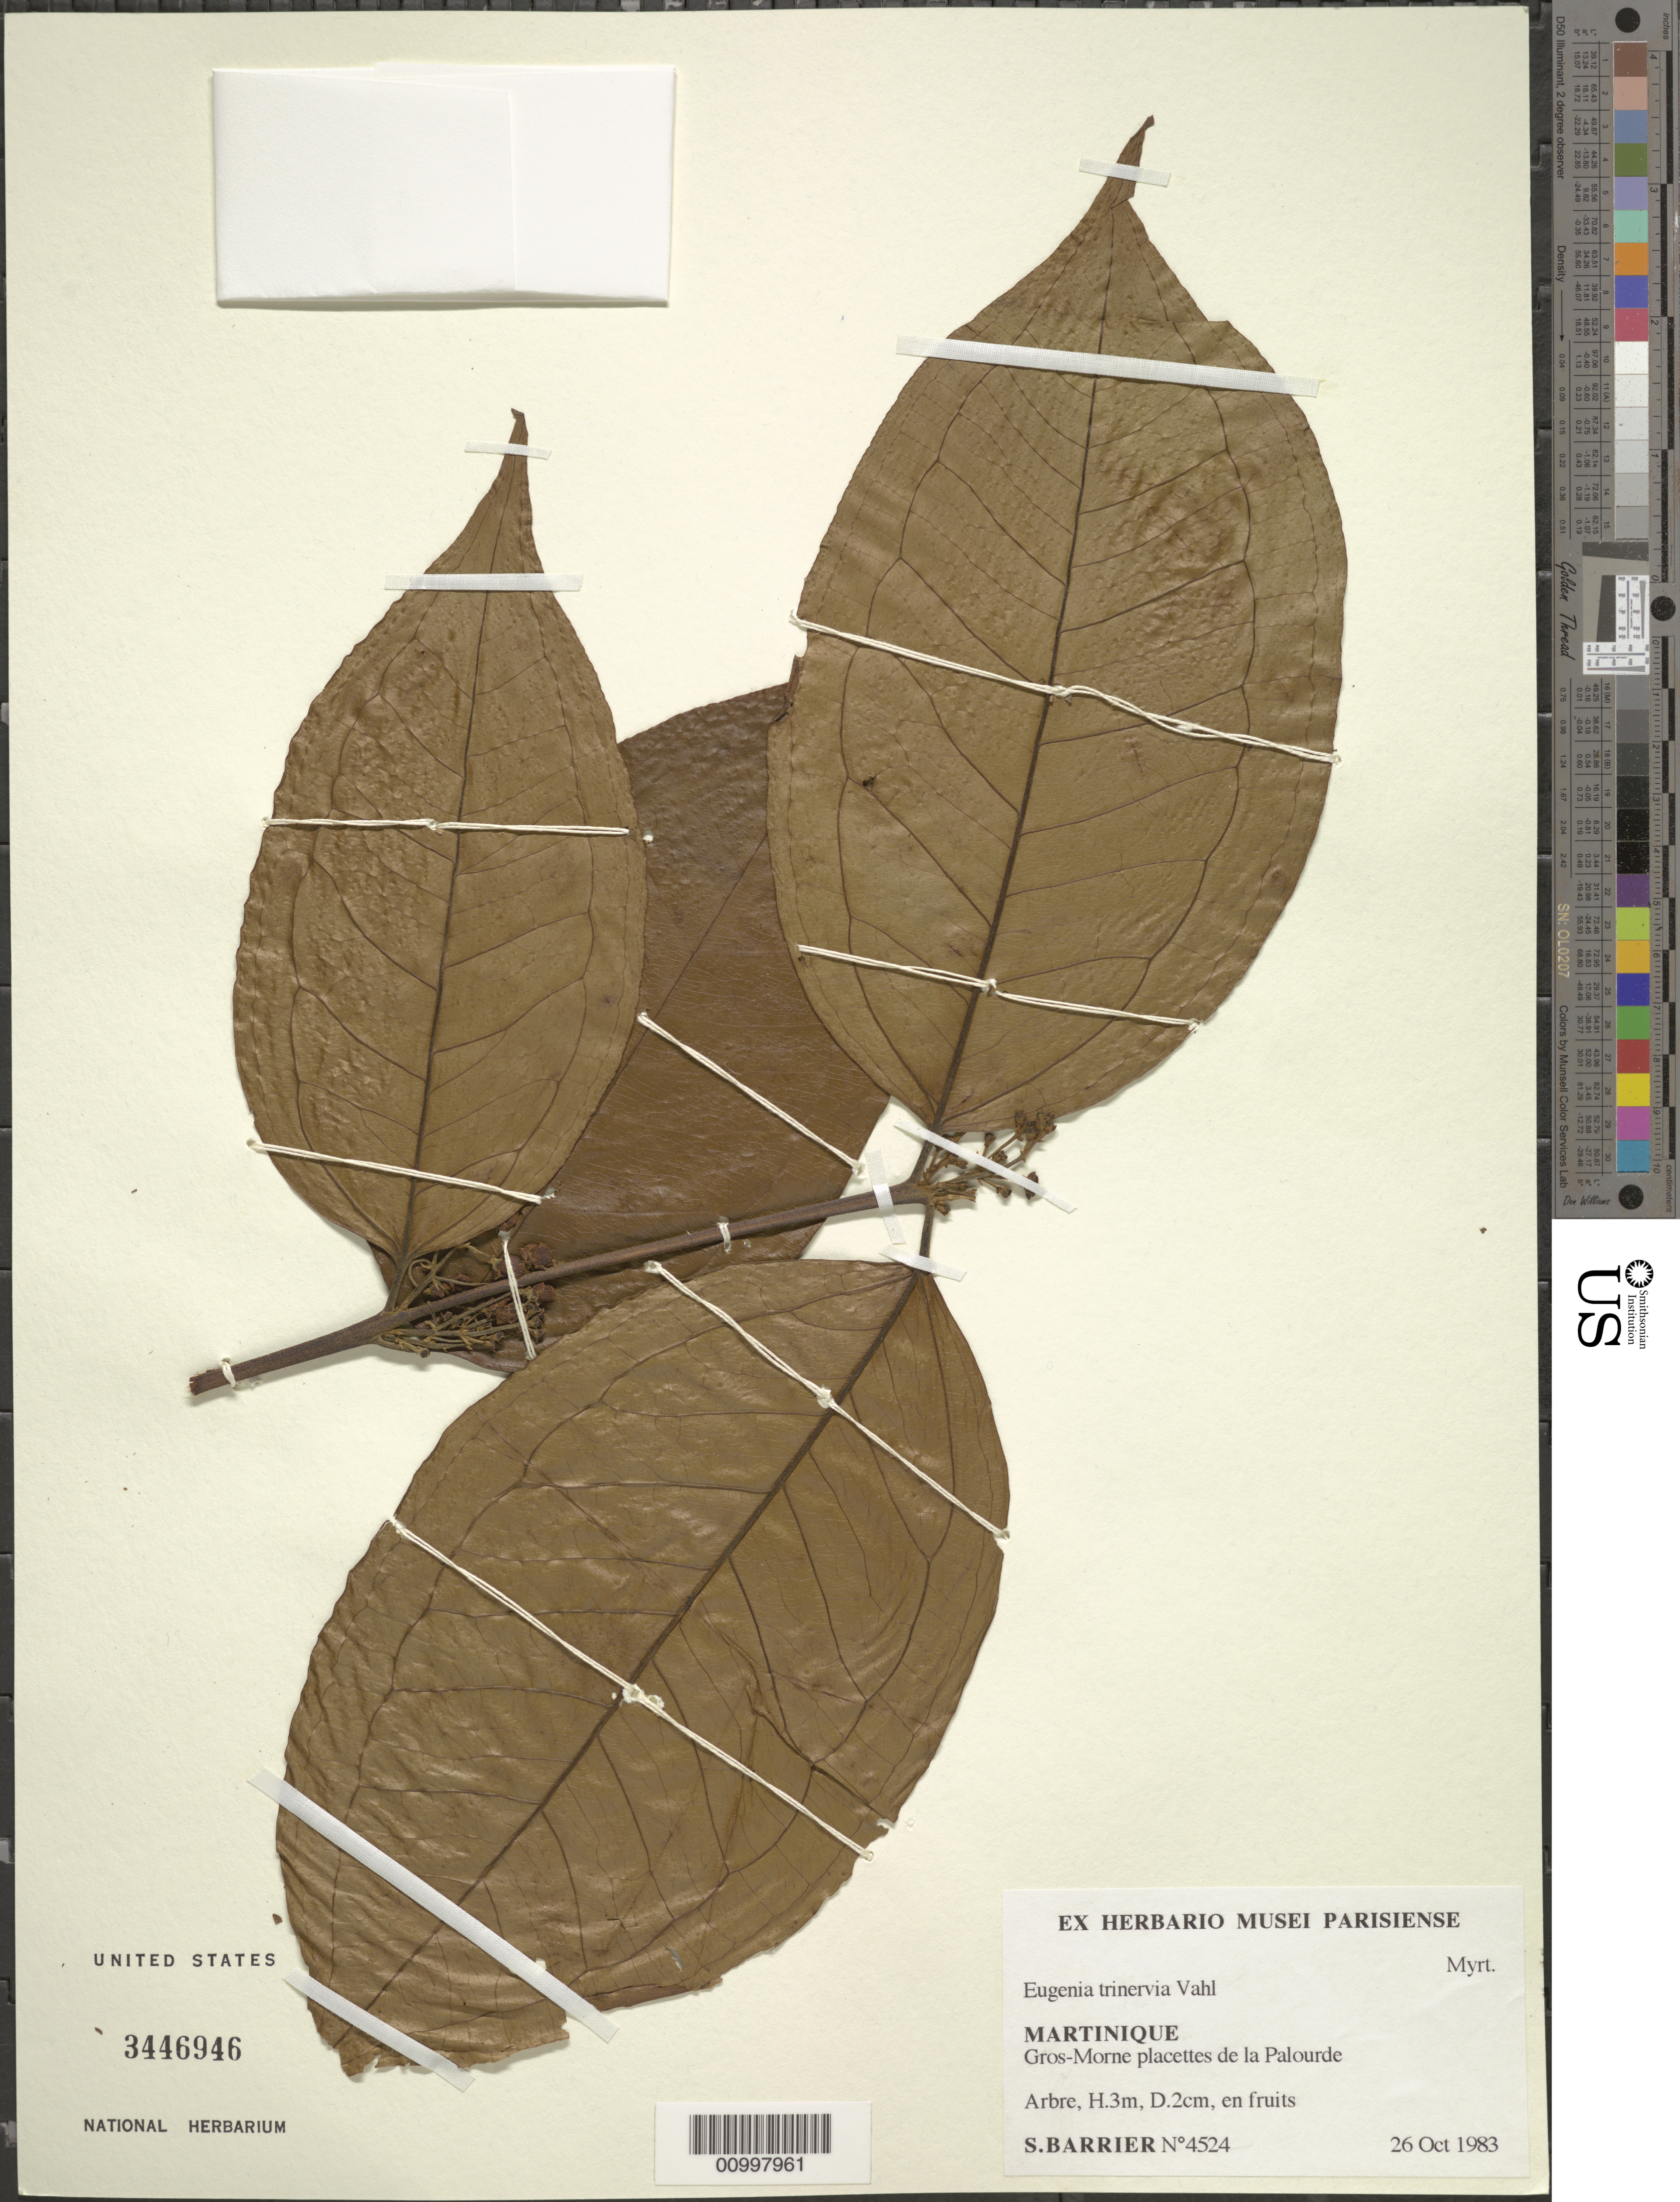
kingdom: Plantae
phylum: Tracheophyta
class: Magnoliopsida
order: Myrtales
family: Myrtaceae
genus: Eugenia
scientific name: Eugenia trinervia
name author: Vahl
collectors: S. Barrier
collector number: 4524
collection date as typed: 26 Oct 1983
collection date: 1983-10-26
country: Martinique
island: Martinique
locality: Gros-Morne, placettes la Palourde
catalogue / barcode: US 3446946